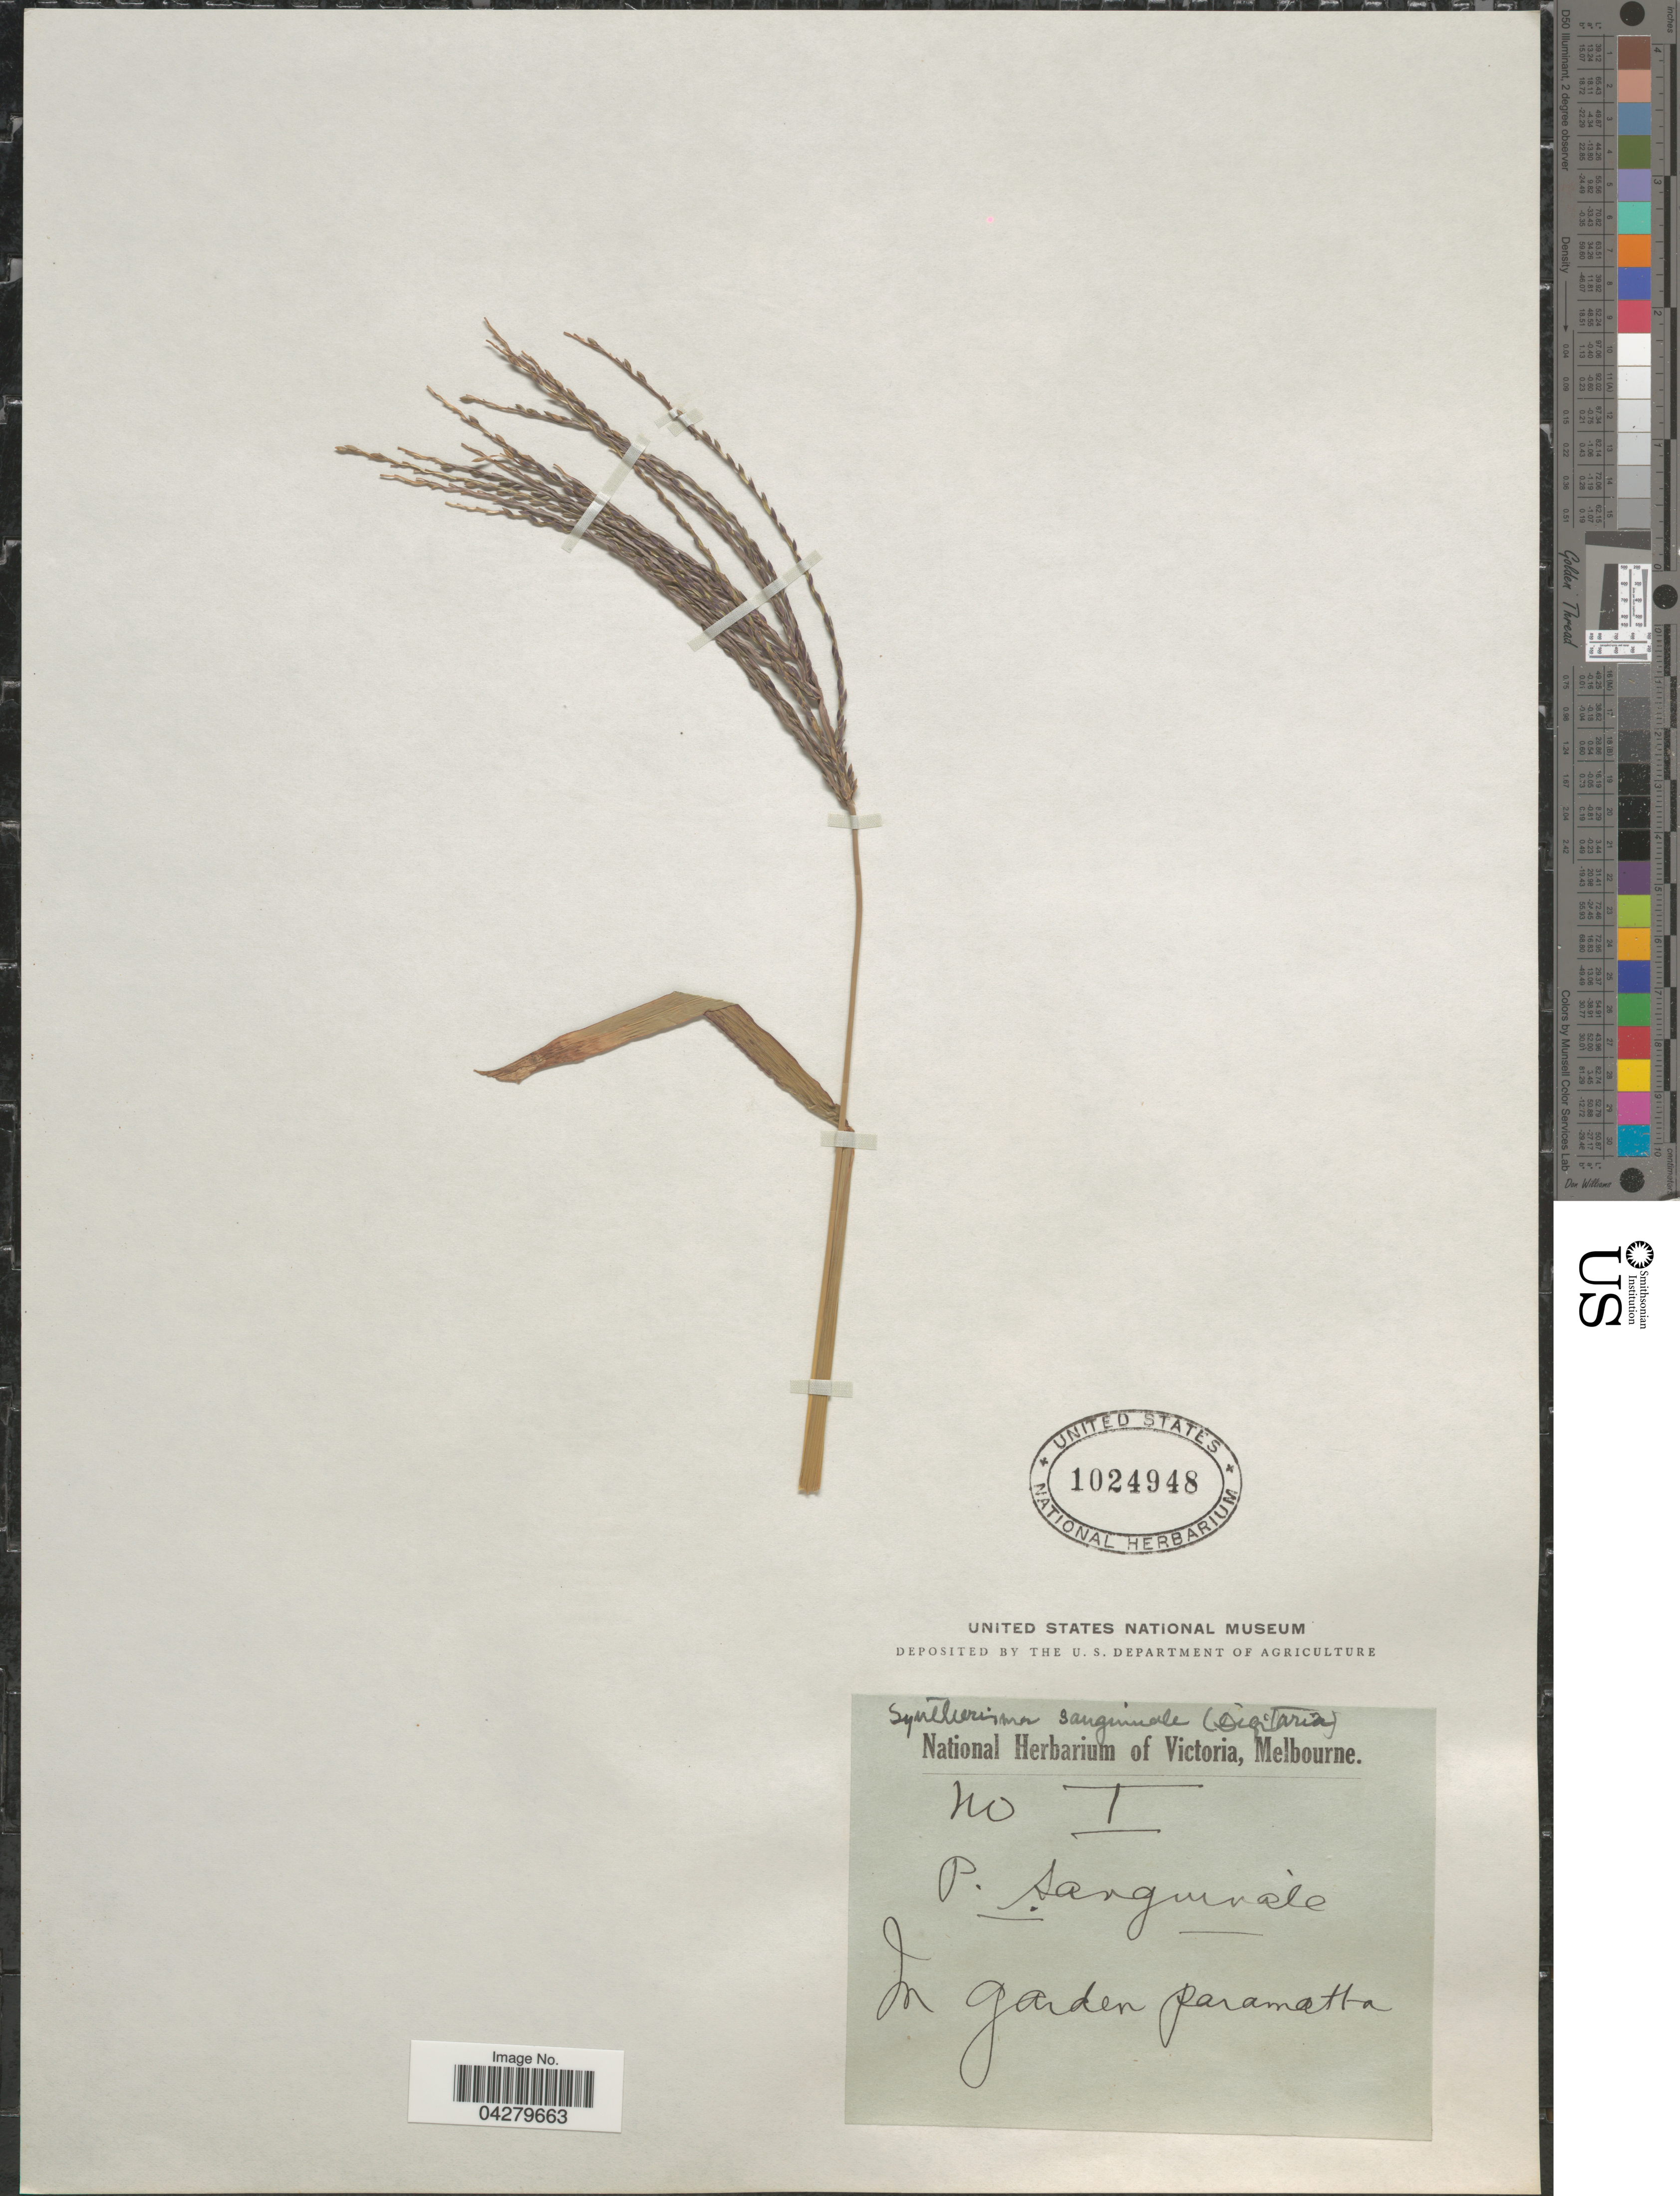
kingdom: Plantae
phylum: Tracheophyta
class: Liliopsida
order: Poales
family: Poaceae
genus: Digitaria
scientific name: Digitaria sanguinalis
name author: (L.) Scop.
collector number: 1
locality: In garden paramatha.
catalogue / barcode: US 1024948